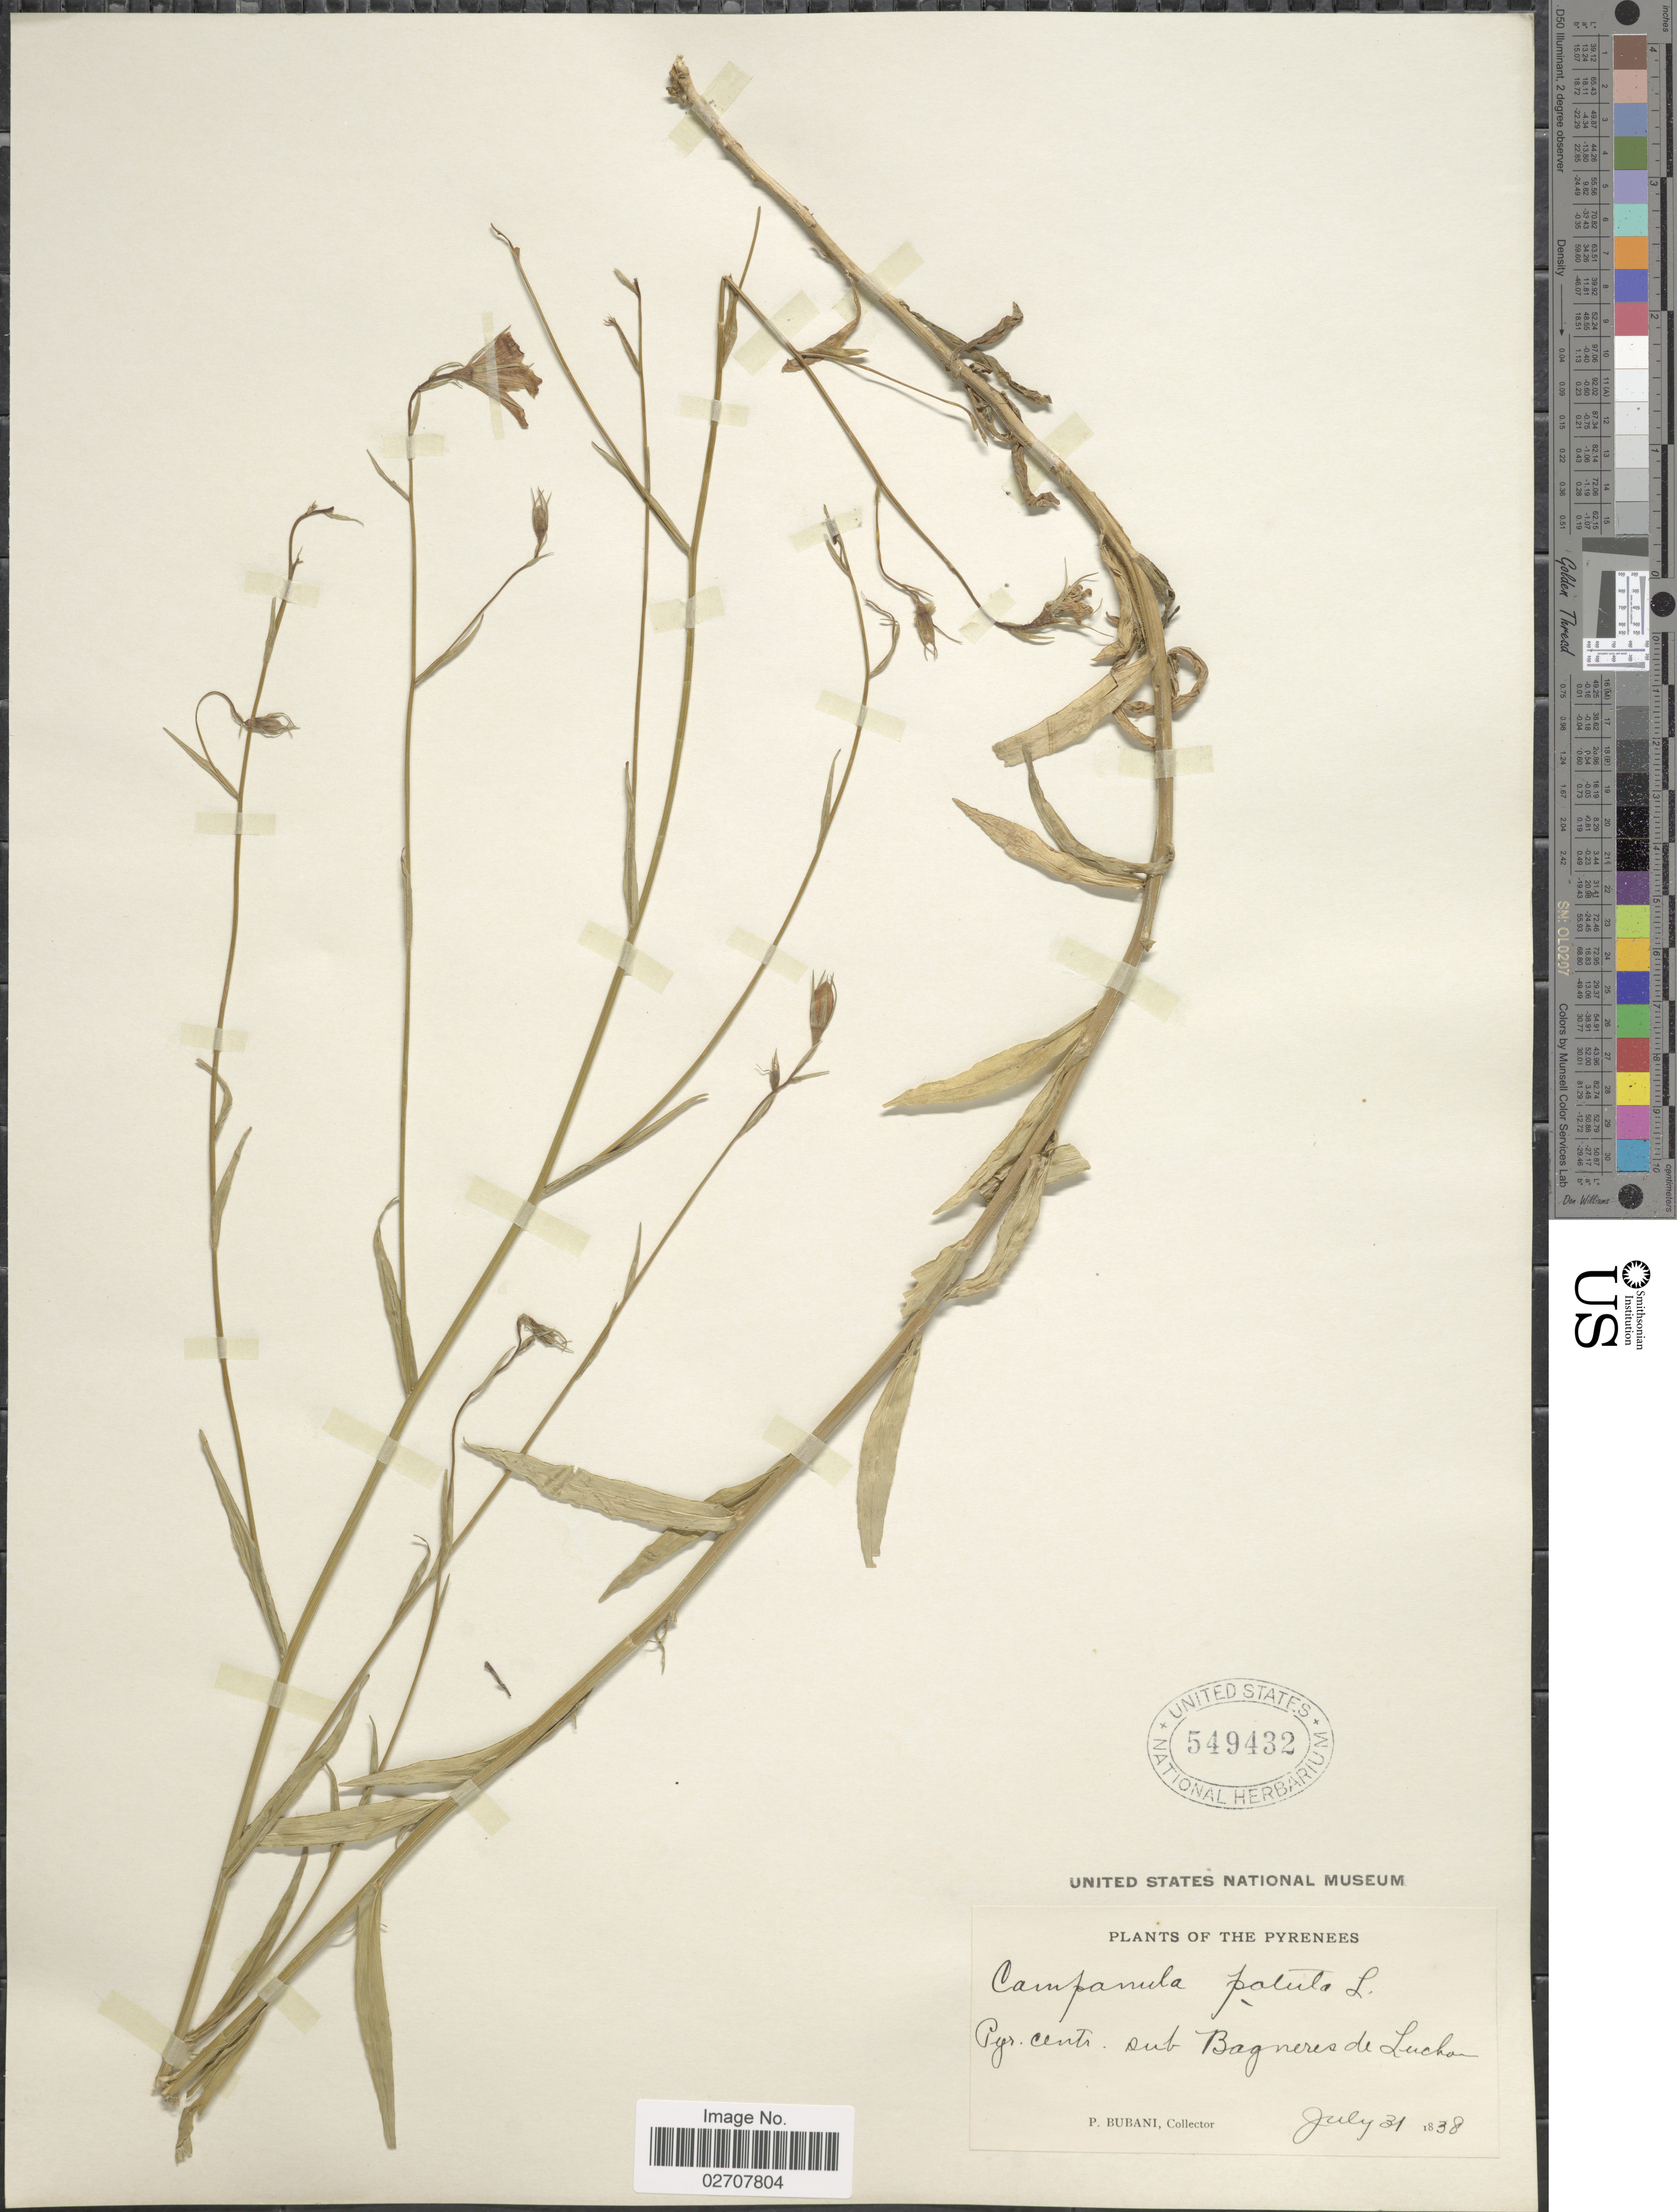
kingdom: Plantae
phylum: Tracheophyta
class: Magnoliopsida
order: Asterales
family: Campanulaceae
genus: Campanula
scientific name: Campanula patula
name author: L.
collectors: P. Bubani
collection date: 1838-07-31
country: France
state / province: Occitanie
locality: Pyrenees. Pyr. centr. sub Bagnères-de-Luchon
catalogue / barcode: US 549432